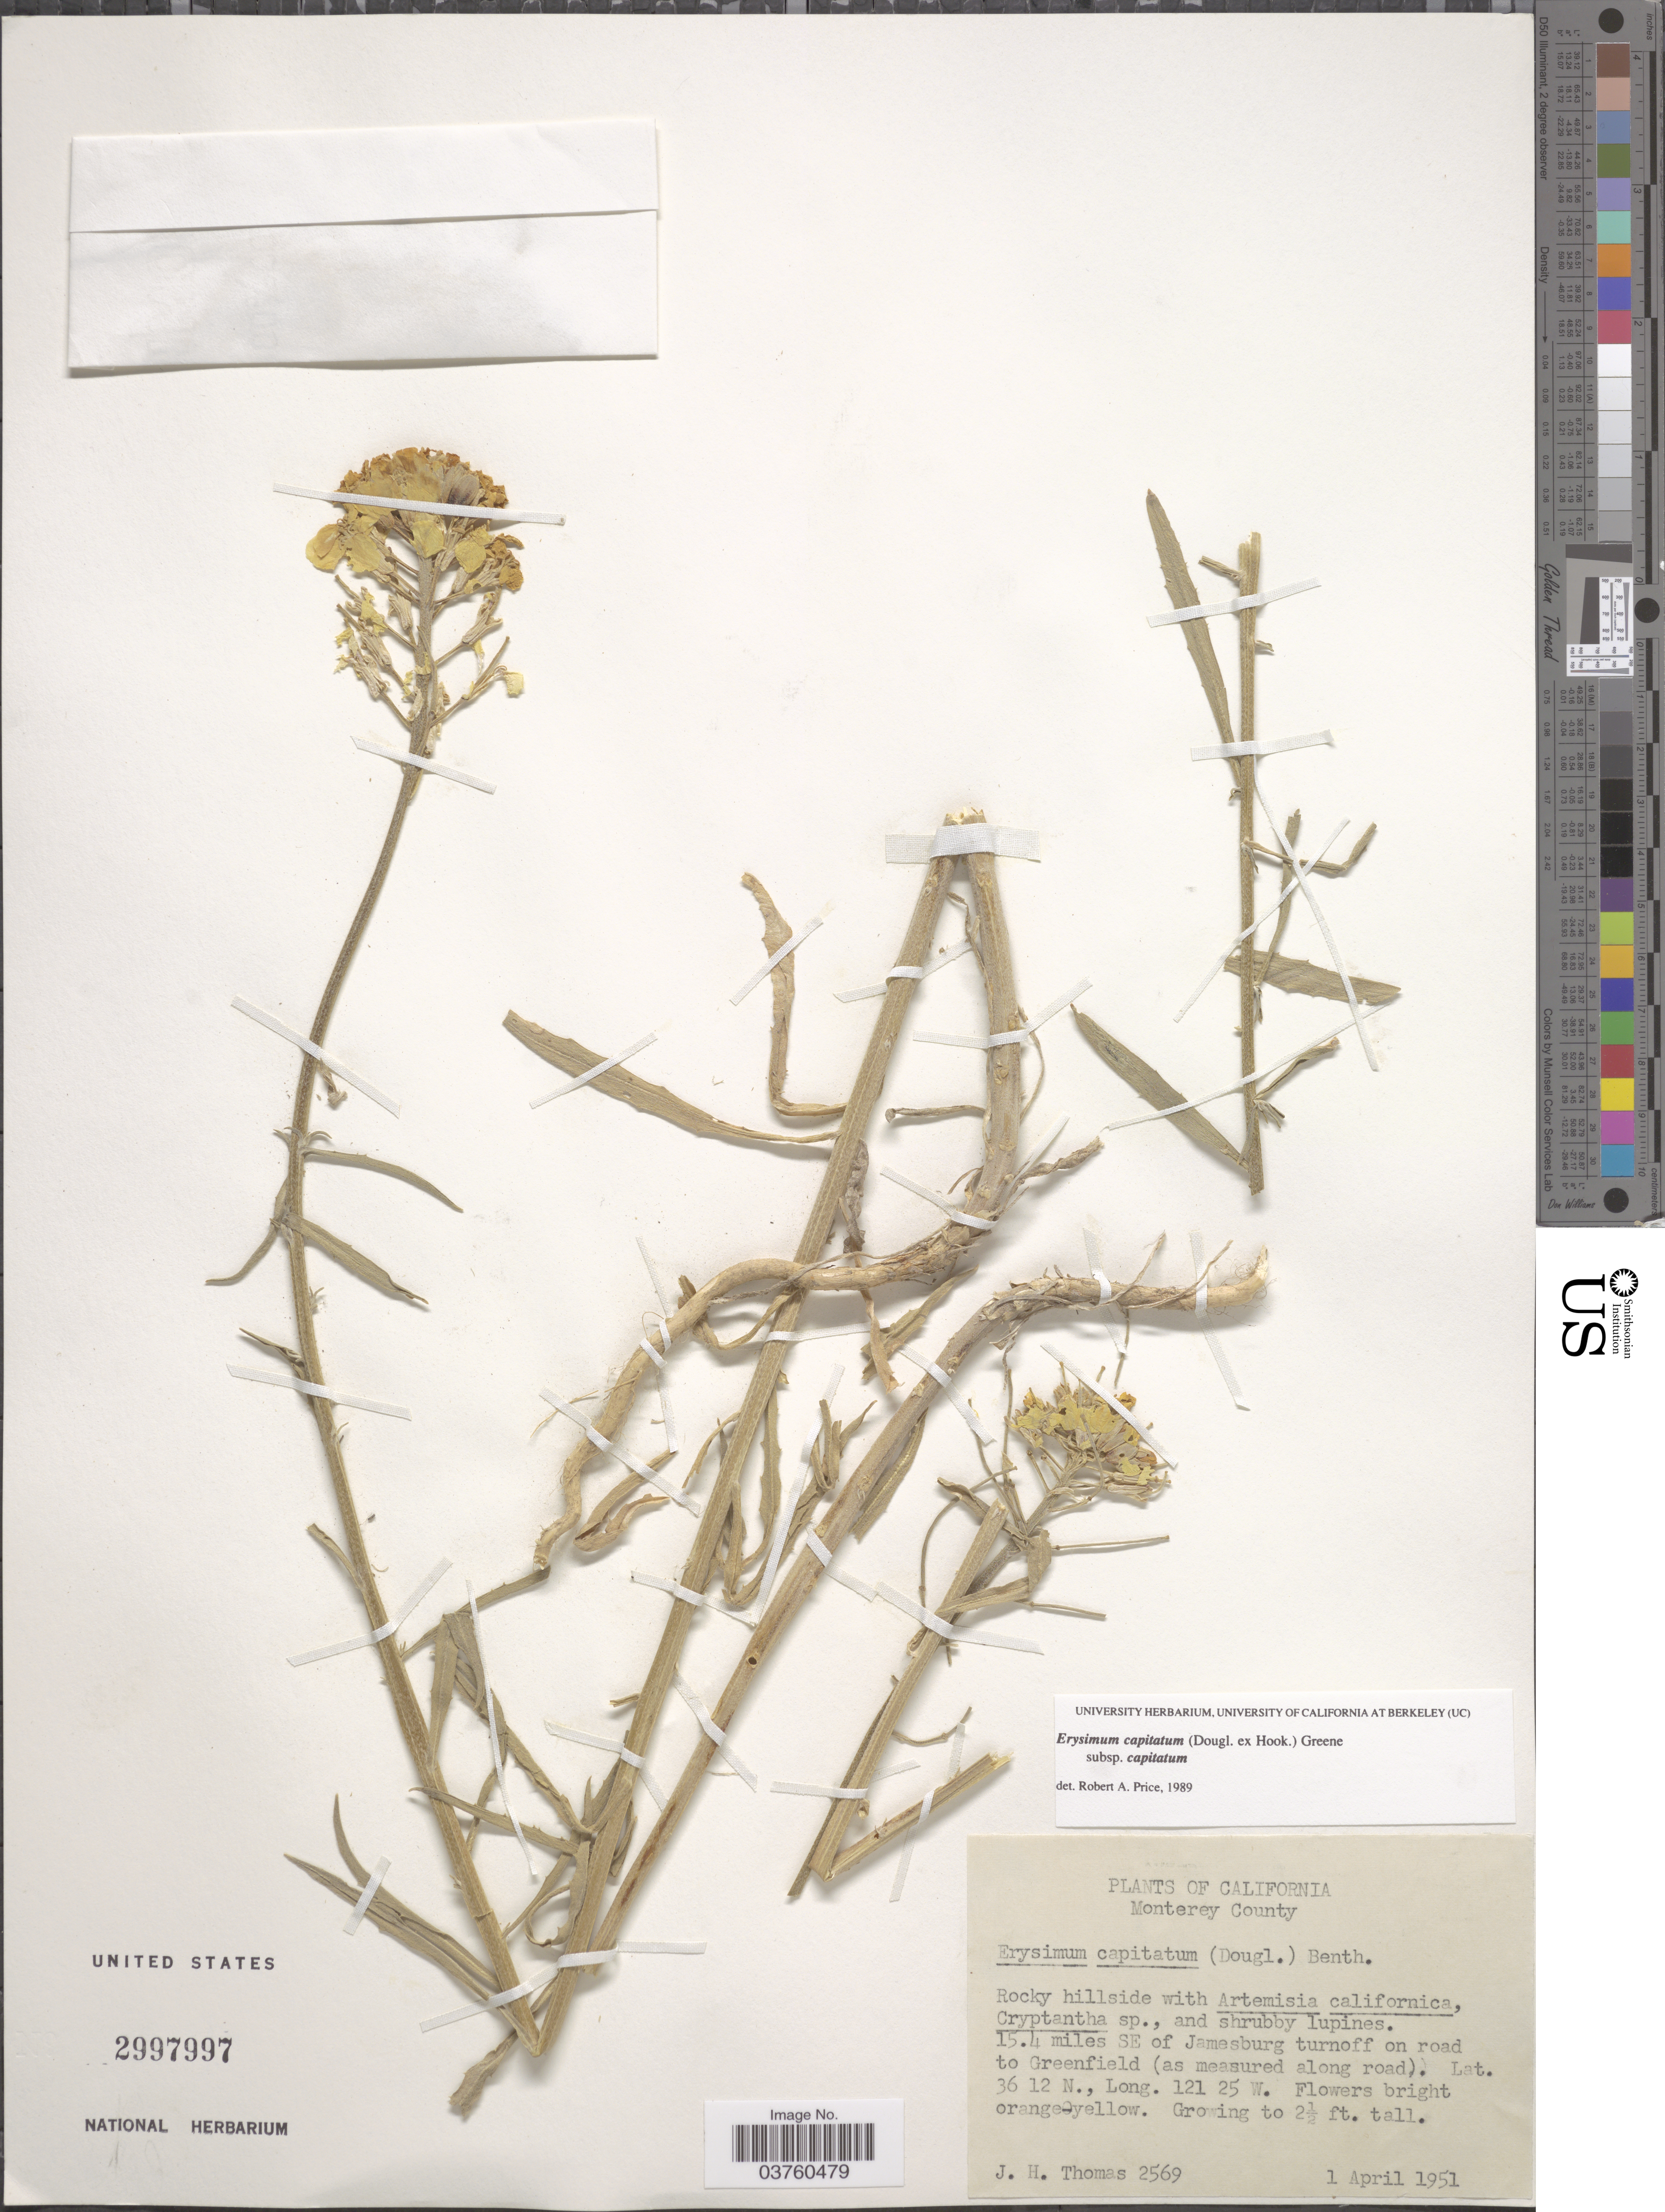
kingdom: Plantae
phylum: Tracheophyta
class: Magnoliopsida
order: Brassicales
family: Brassicaceae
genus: Erysimum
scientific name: Erysimum capitatum subsp. capitatum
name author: (Douglas ex Hook.) Greene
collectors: J. H. Thomas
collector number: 2569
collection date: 1951-04-01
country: United States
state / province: California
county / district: Monterey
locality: Monterey County. 15.4 miles SE of Jamesburg turnoff on road to Greenfield (as measured along road).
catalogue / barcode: US 2997997